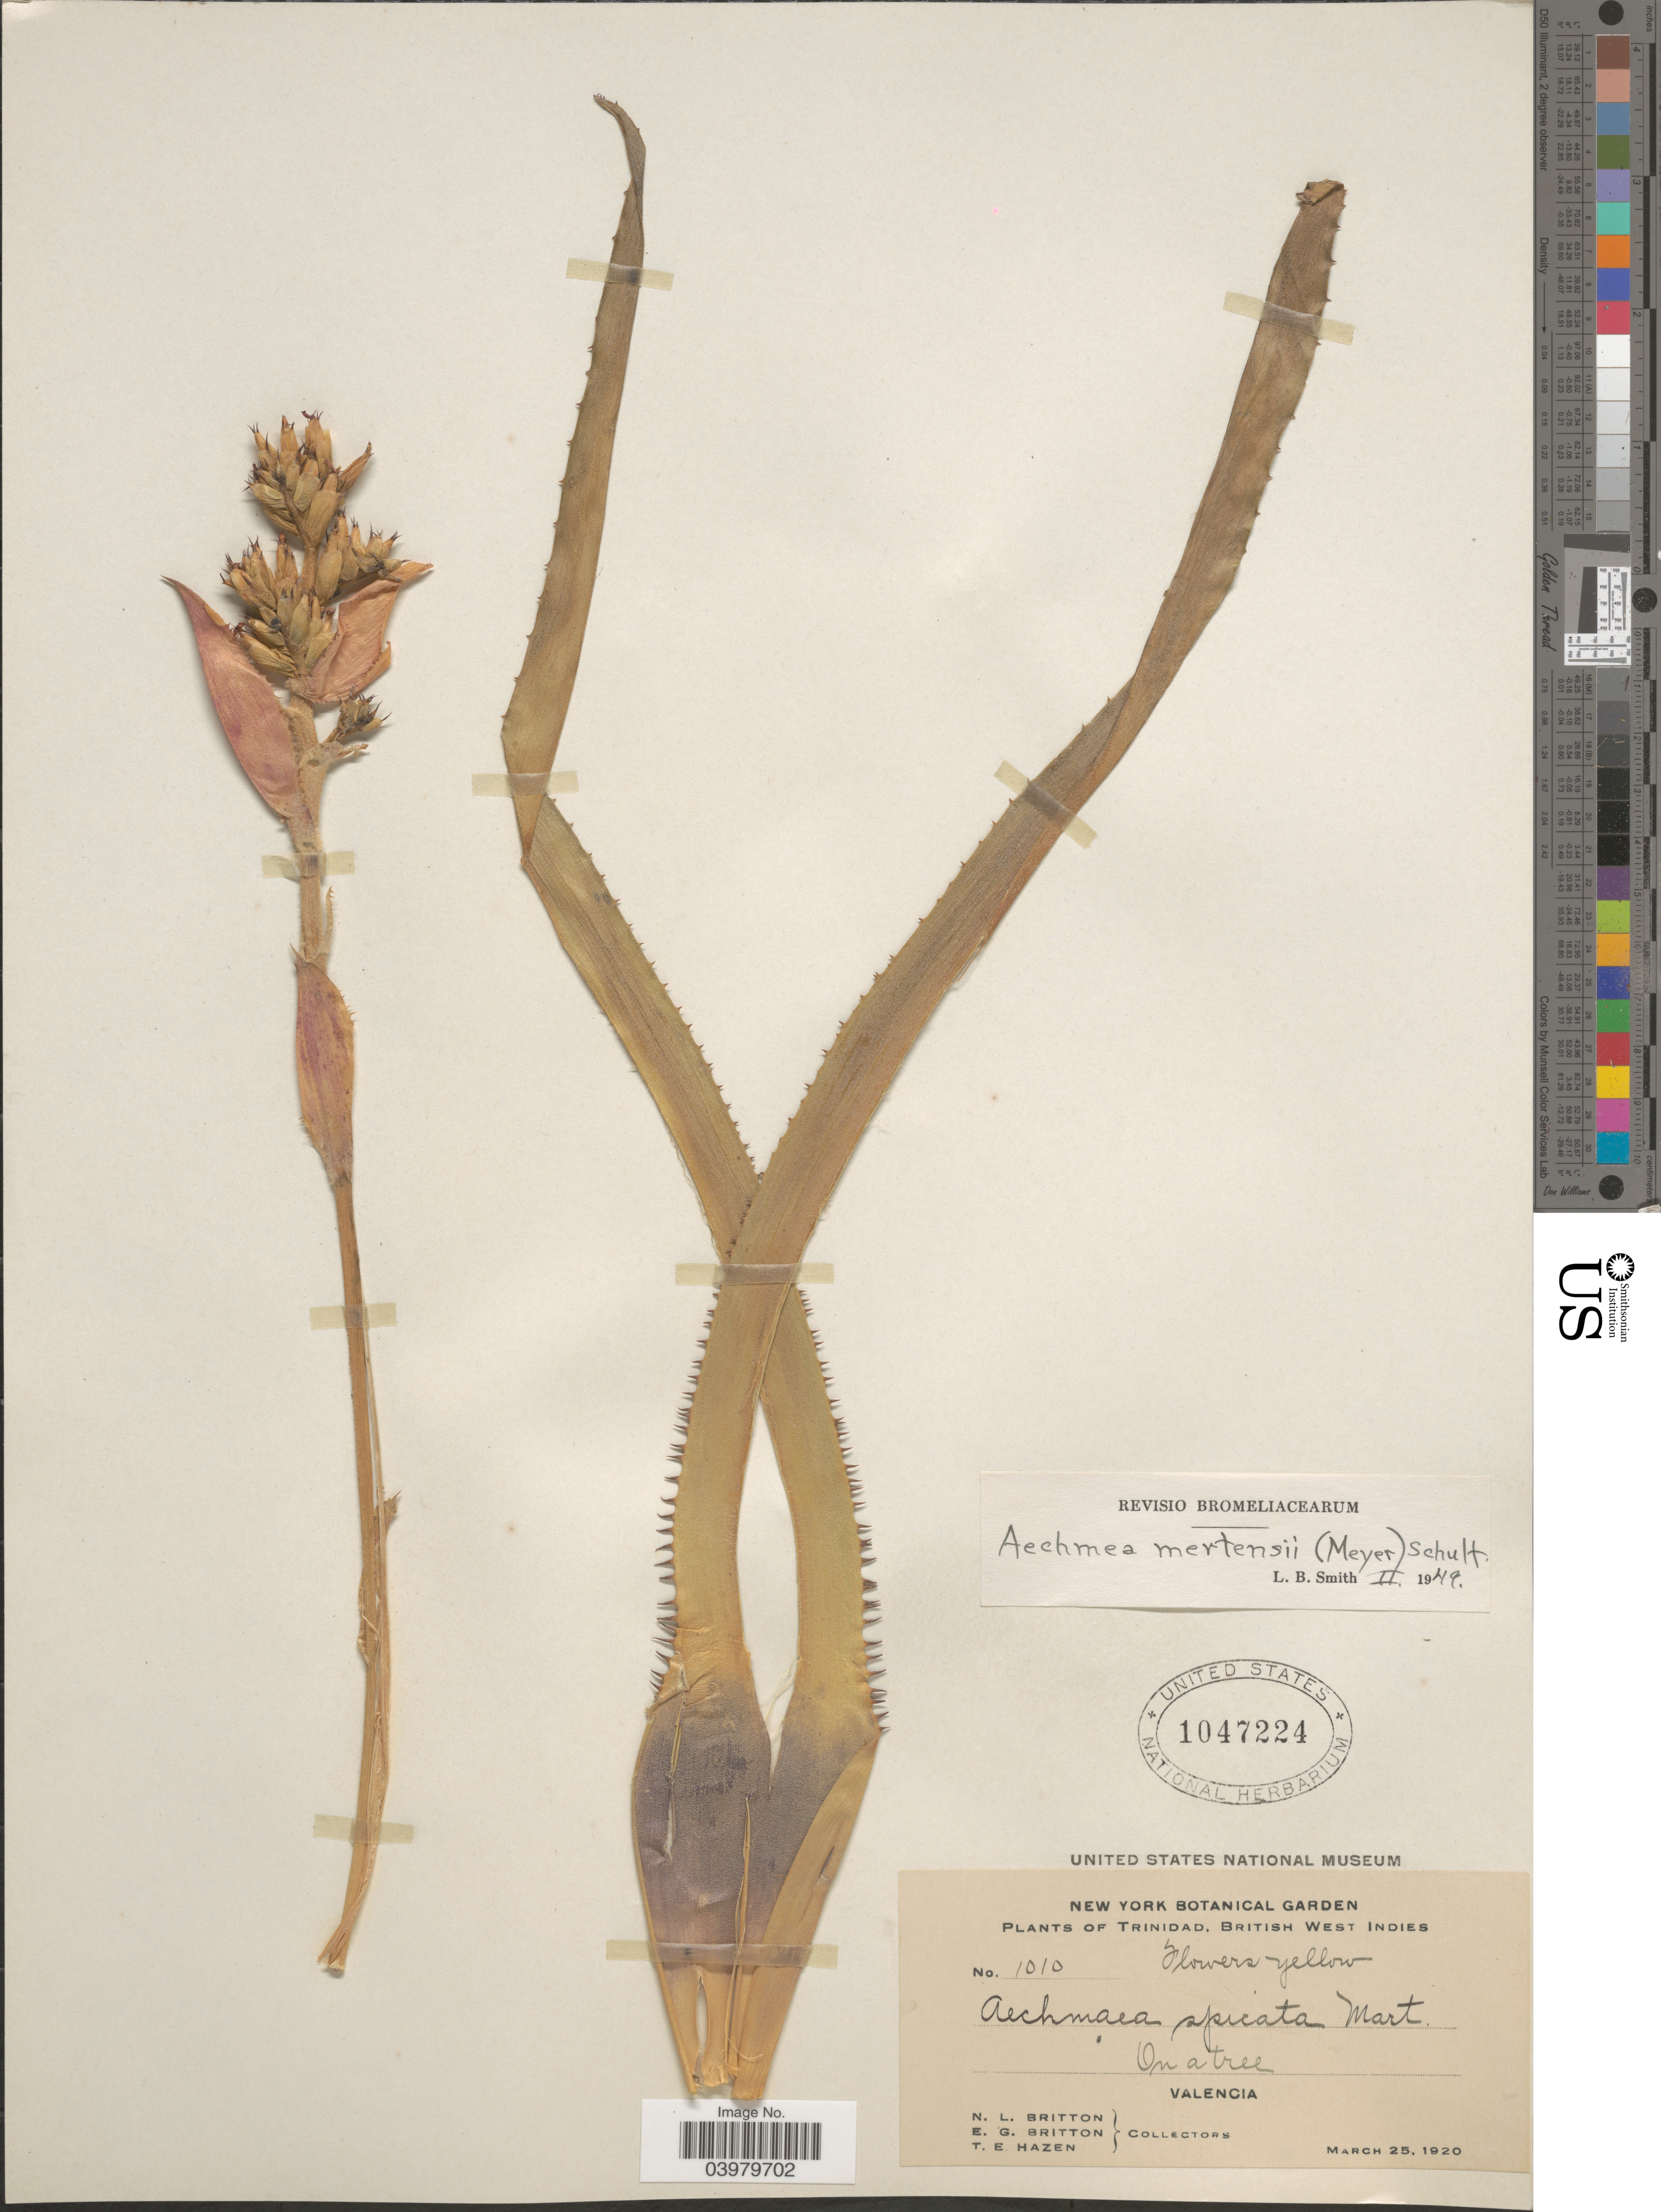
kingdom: Plantae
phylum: Tracheophyta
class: Liliopsida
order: Poales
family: Bromeliaceae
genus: Aechmea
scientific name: Aechmea mertensii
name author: (G. Mey.) Schult. & Schult. f.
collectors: Mrs. N. L. Britton, E. G. Britton & T. E. Hazen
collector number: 1010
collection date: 1920-03-25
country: Trinidad and Tobago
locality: Trinidad, British West Indies. Valencia.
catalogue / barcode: US 1047224